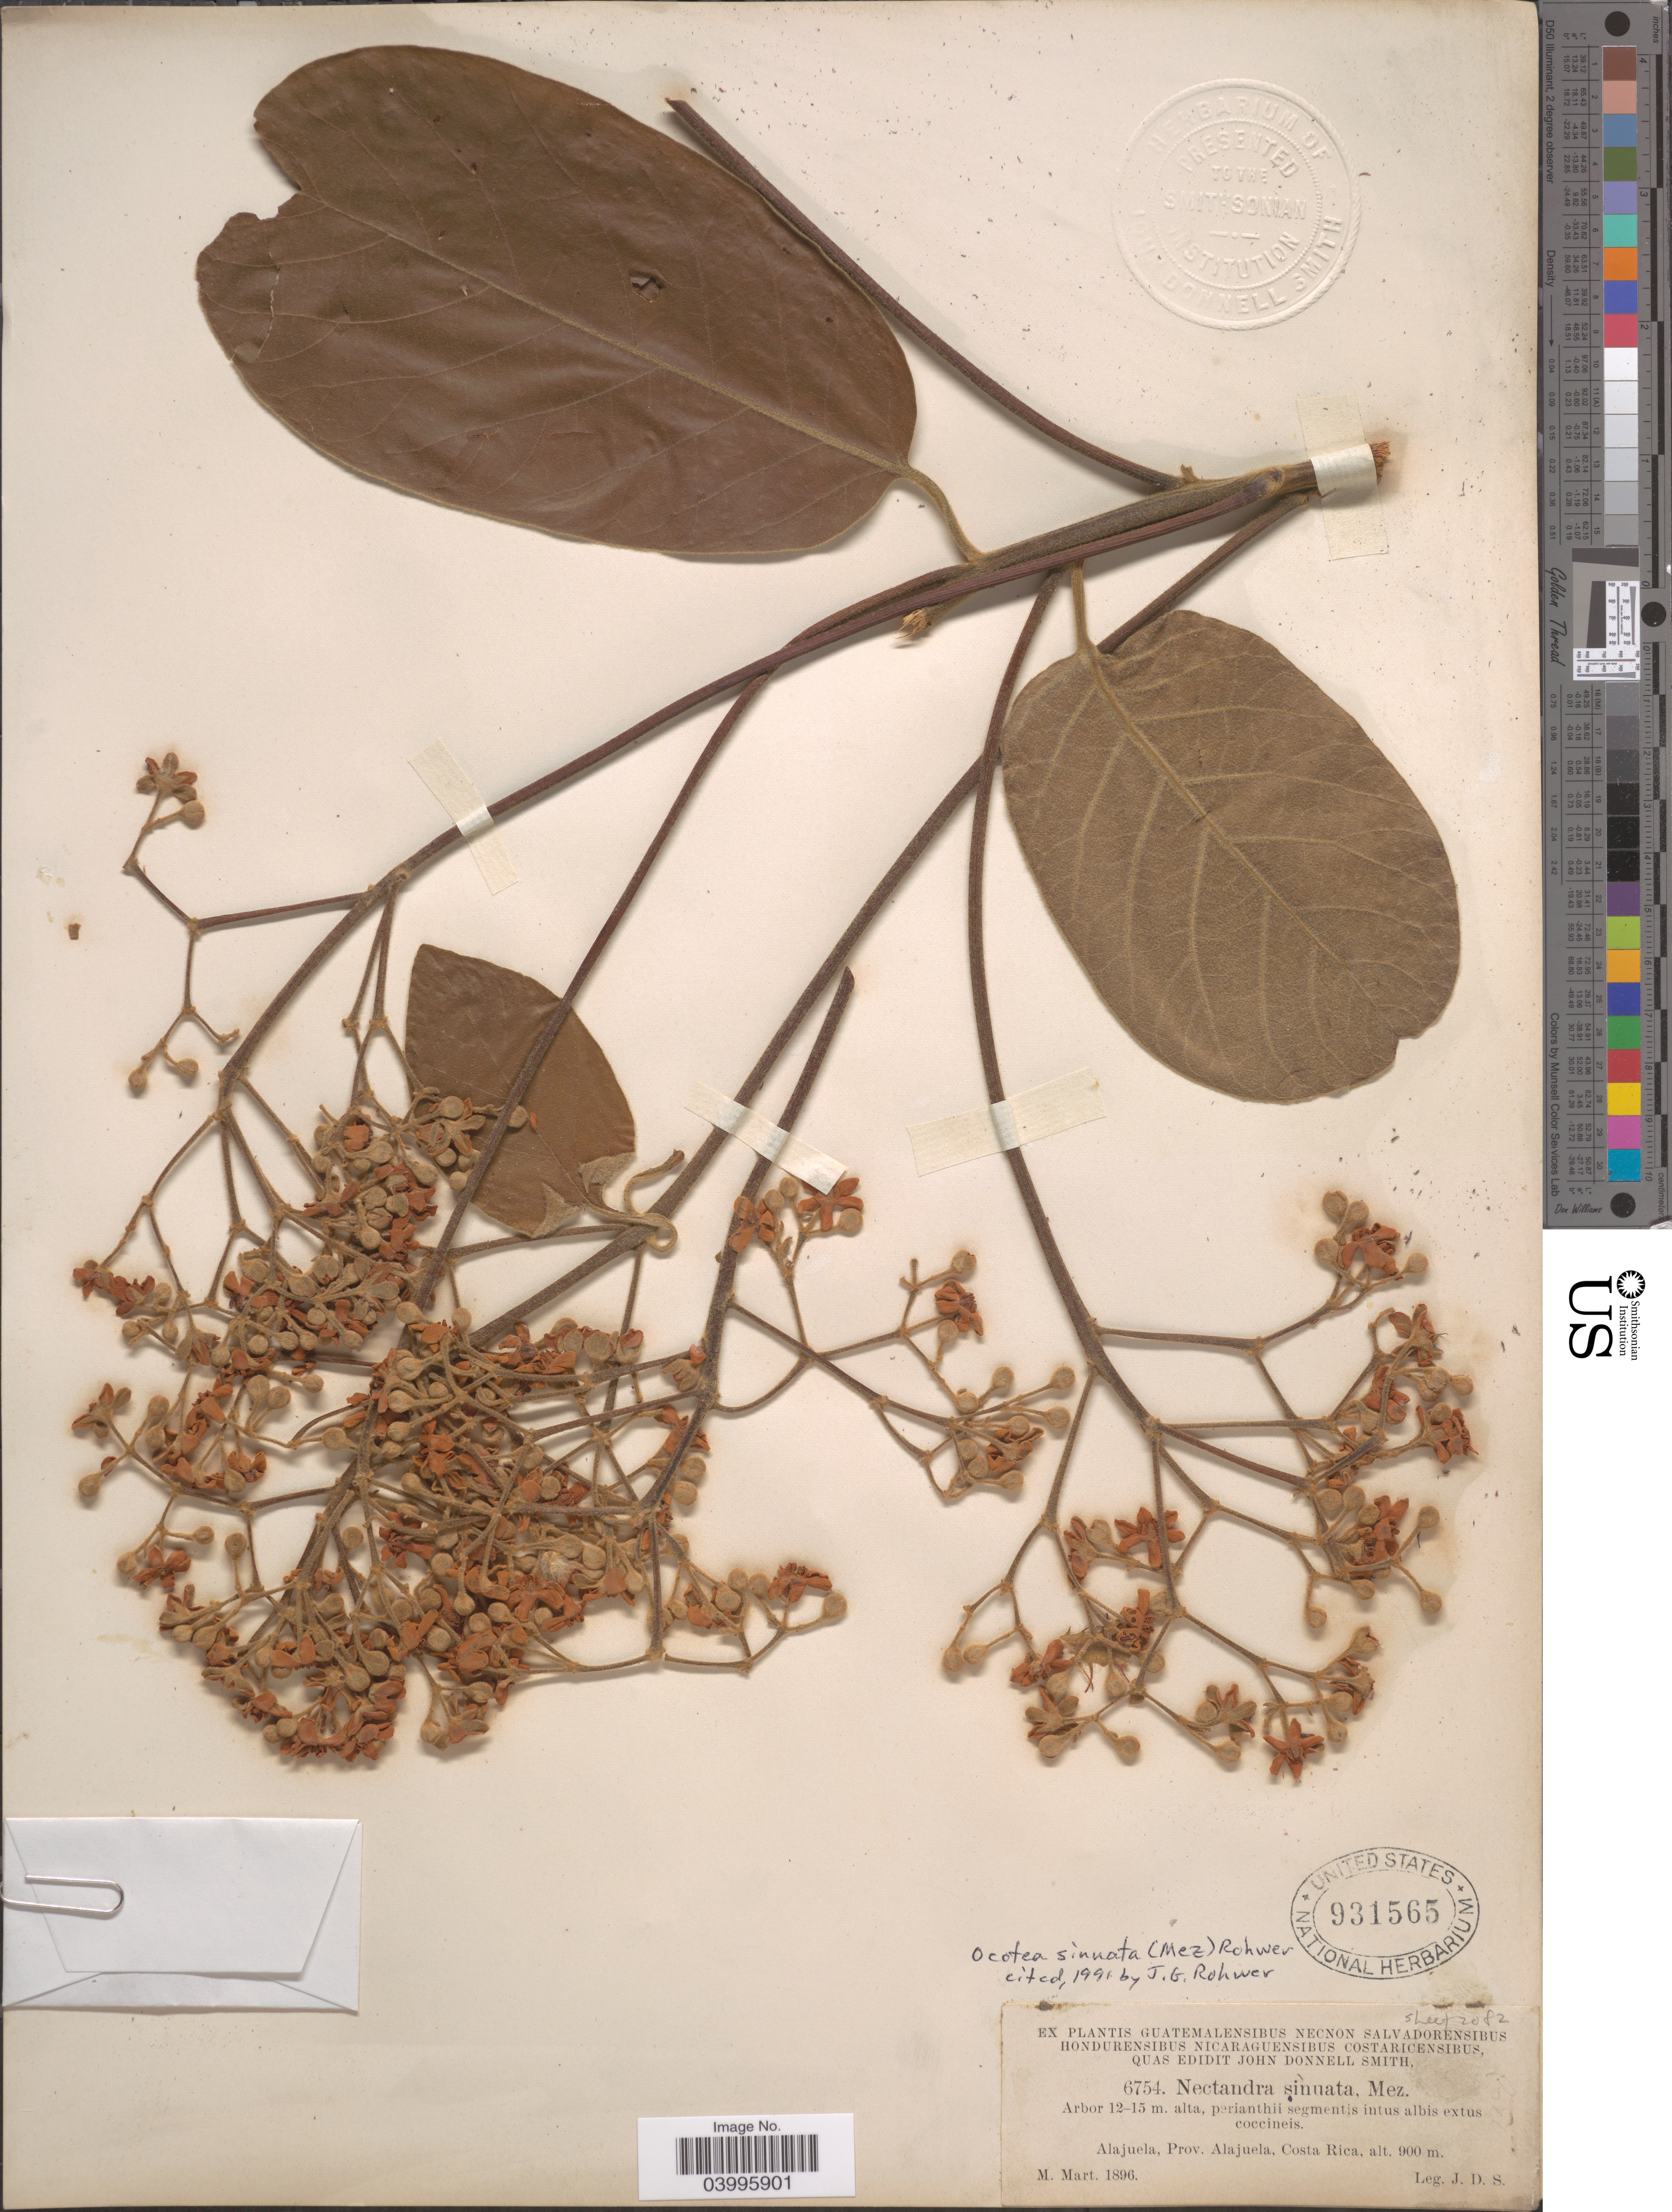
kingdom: Plantae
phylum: Tracheophyta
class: Magnoliopsida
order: Laurales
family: Lauraceae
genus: Ocotea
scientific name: Ocotea sinuata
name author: (Mez) Rohwer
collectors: J. Donnell Smith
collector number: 6754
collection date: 1896-03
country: Costa Rica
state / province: Alajuela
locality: Alajuela.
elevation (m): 900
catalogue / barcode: US 931565